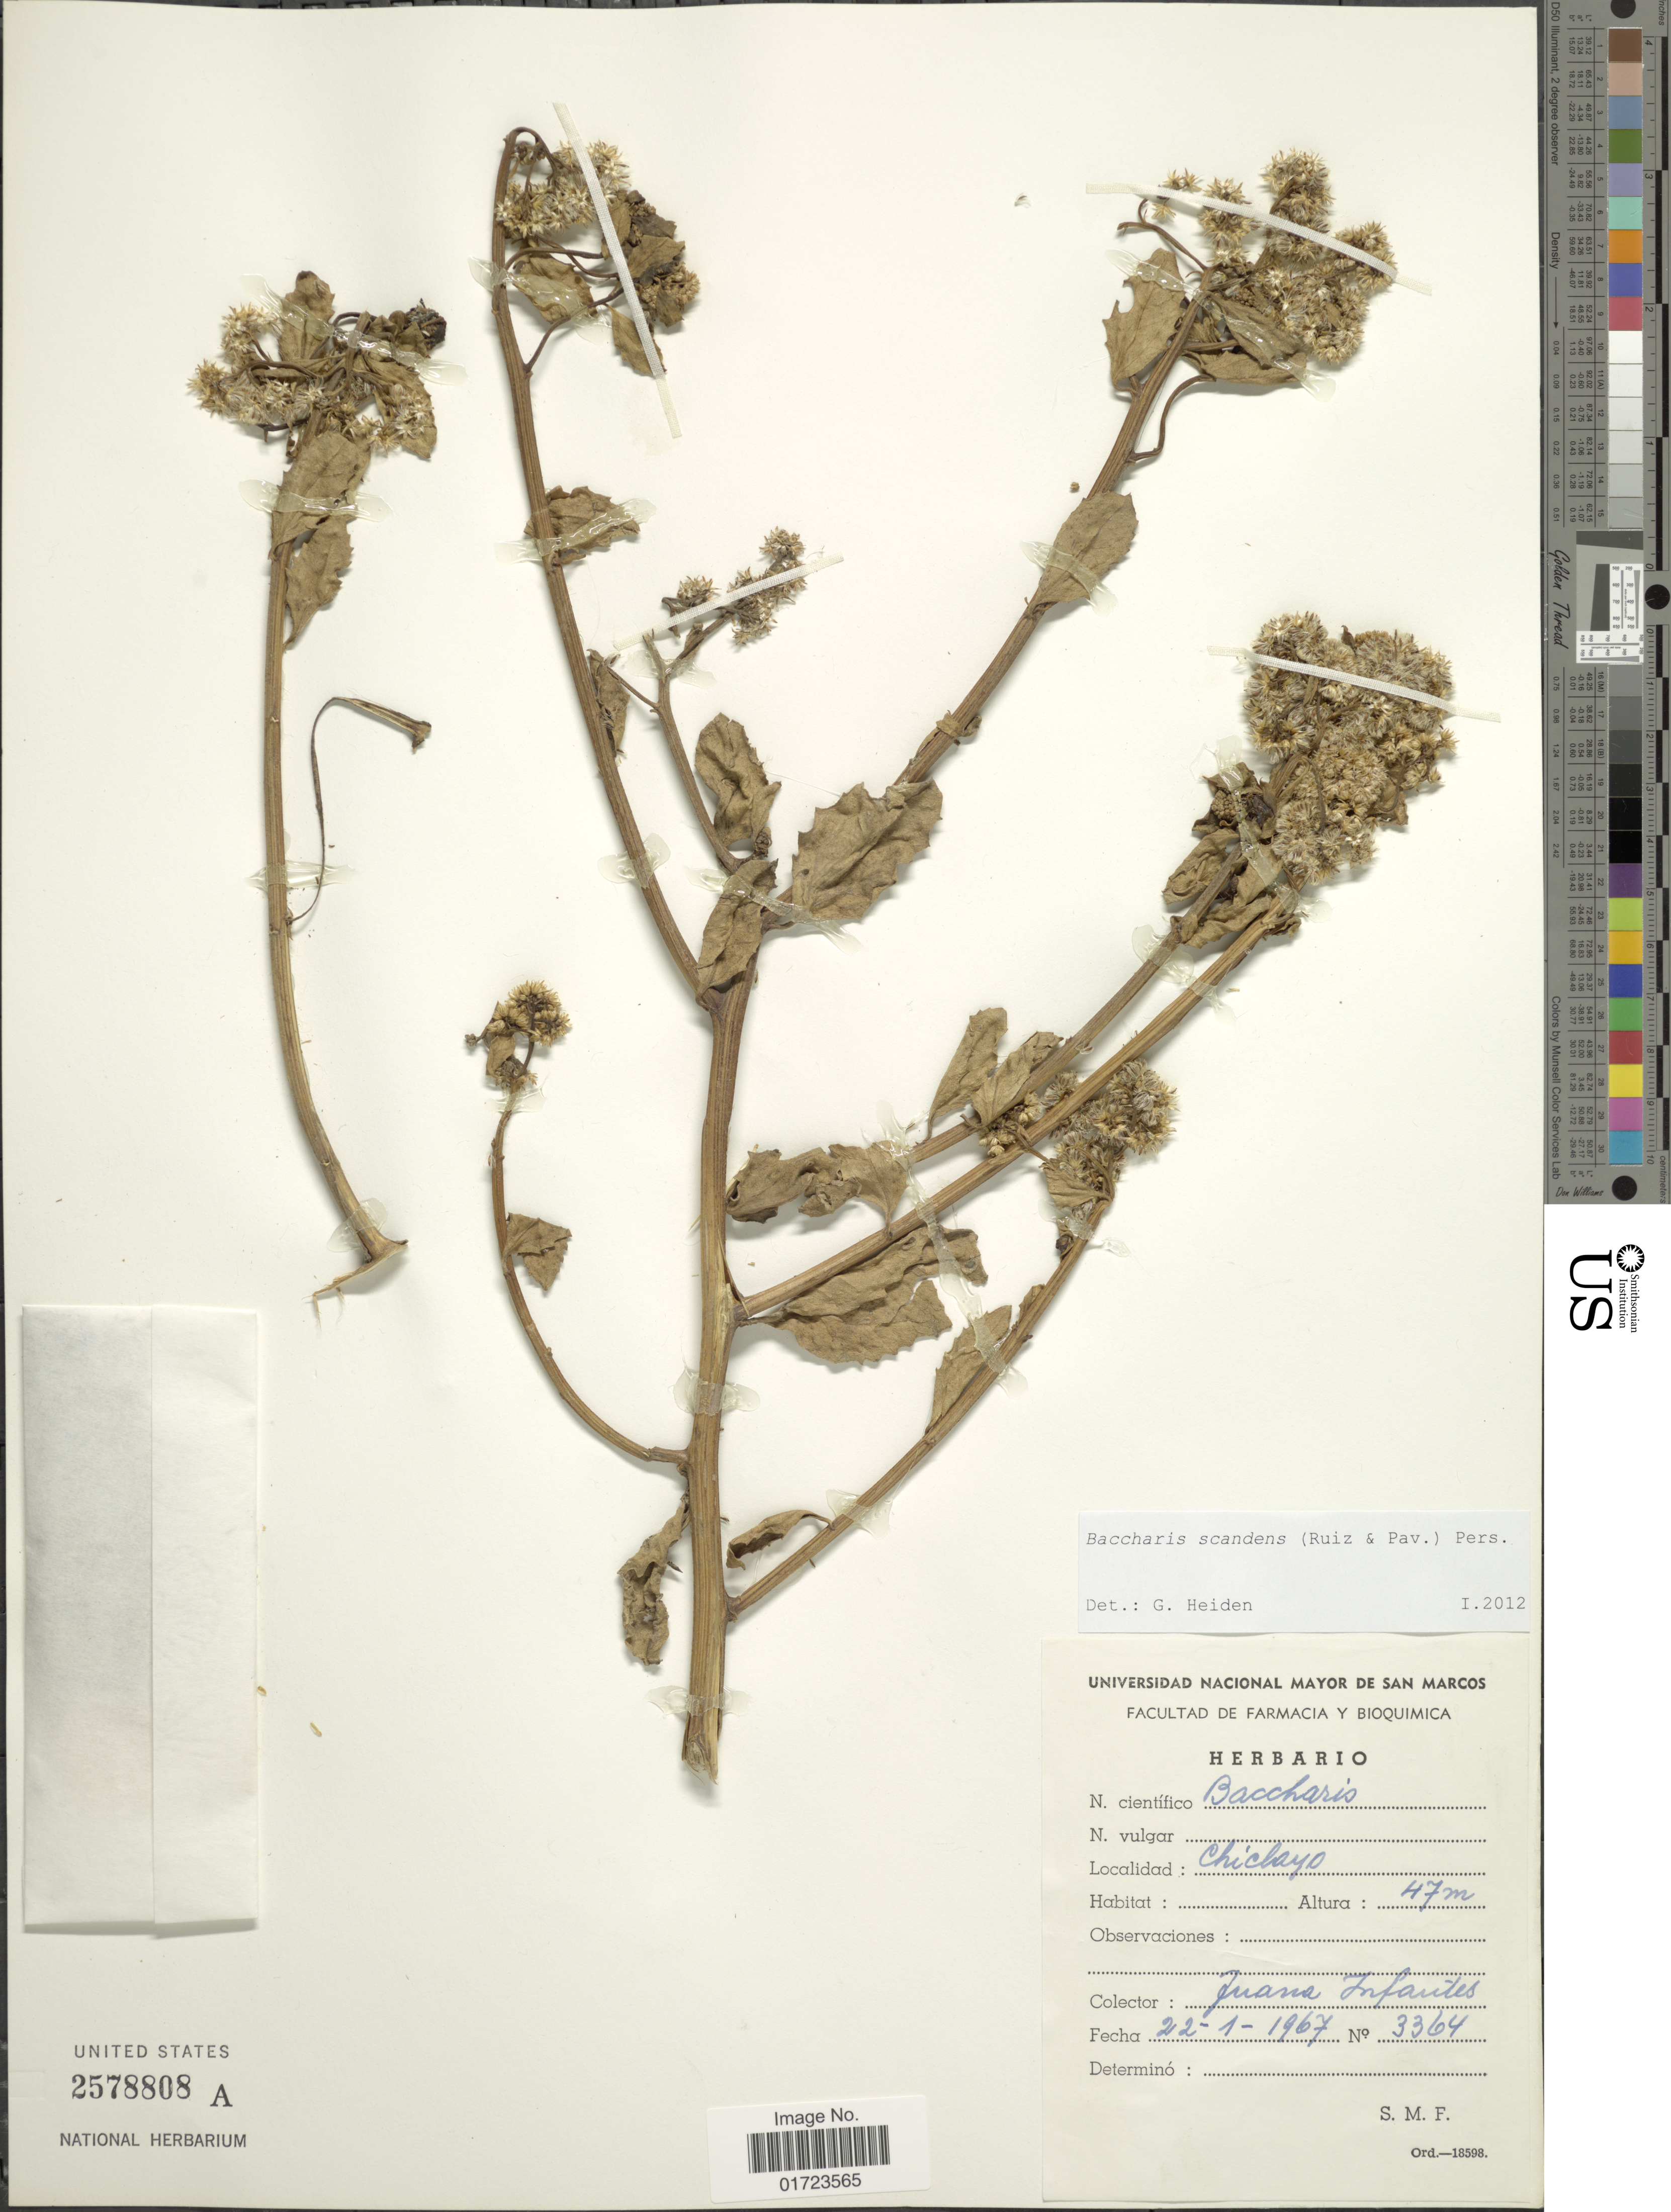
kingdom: Plantae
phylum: Tracheophyta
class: Magnoliopsida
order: Asterales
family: Asteraceae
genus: Baccharis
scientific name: Baccharis scandens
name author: (Ruiz & Pav.) Pers.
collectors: J. Infantes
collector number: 3364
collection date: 1967-01-22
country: Peru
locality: Chiclayo.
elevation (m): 47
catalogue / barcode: US 2578808A